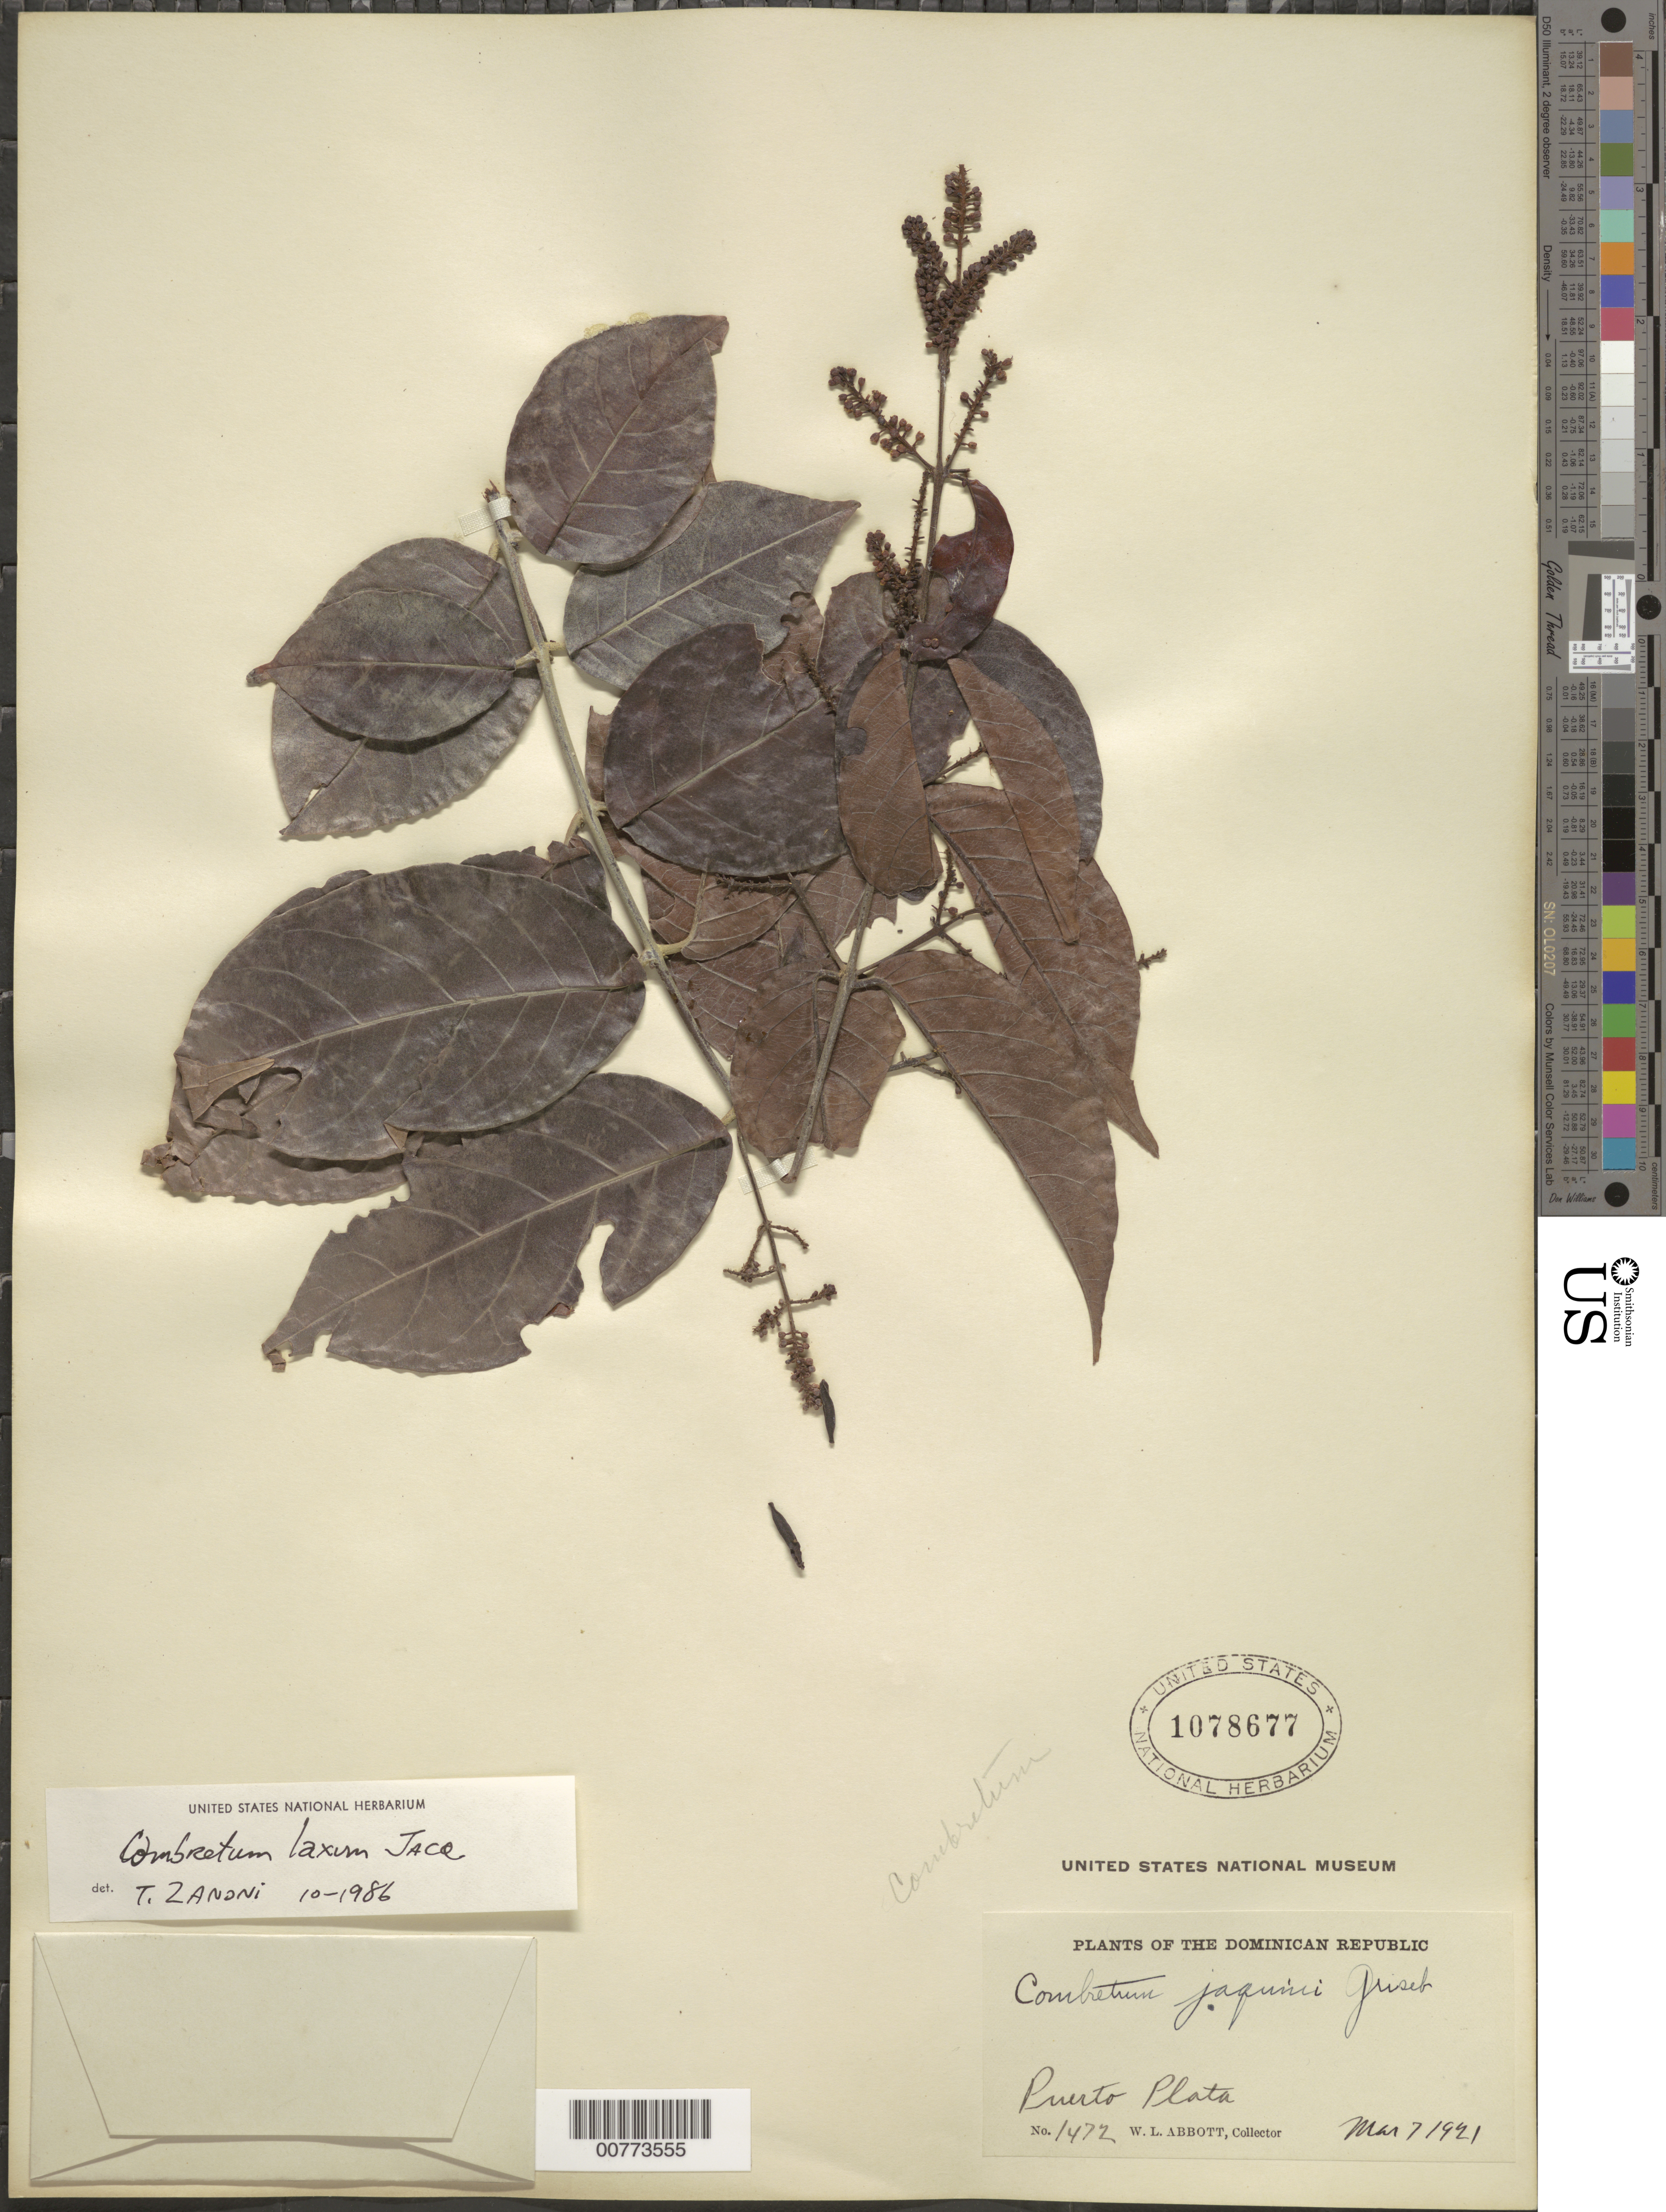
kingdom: Plantae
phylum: Tracheophyta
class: Magnoliopsida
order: Myrtales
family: Combretaceae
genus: Combretum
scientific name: Combretum laxum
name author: Jacq.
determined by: Zanoni, T. A., (NY), New York Botanical Garden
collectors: W. L. Abbott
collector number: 1472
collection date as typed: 07 Mar 1910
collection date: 1910-03-07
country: Dominican Republic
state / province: Puerto Plata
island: Hispaniola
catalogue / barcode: US 1078677